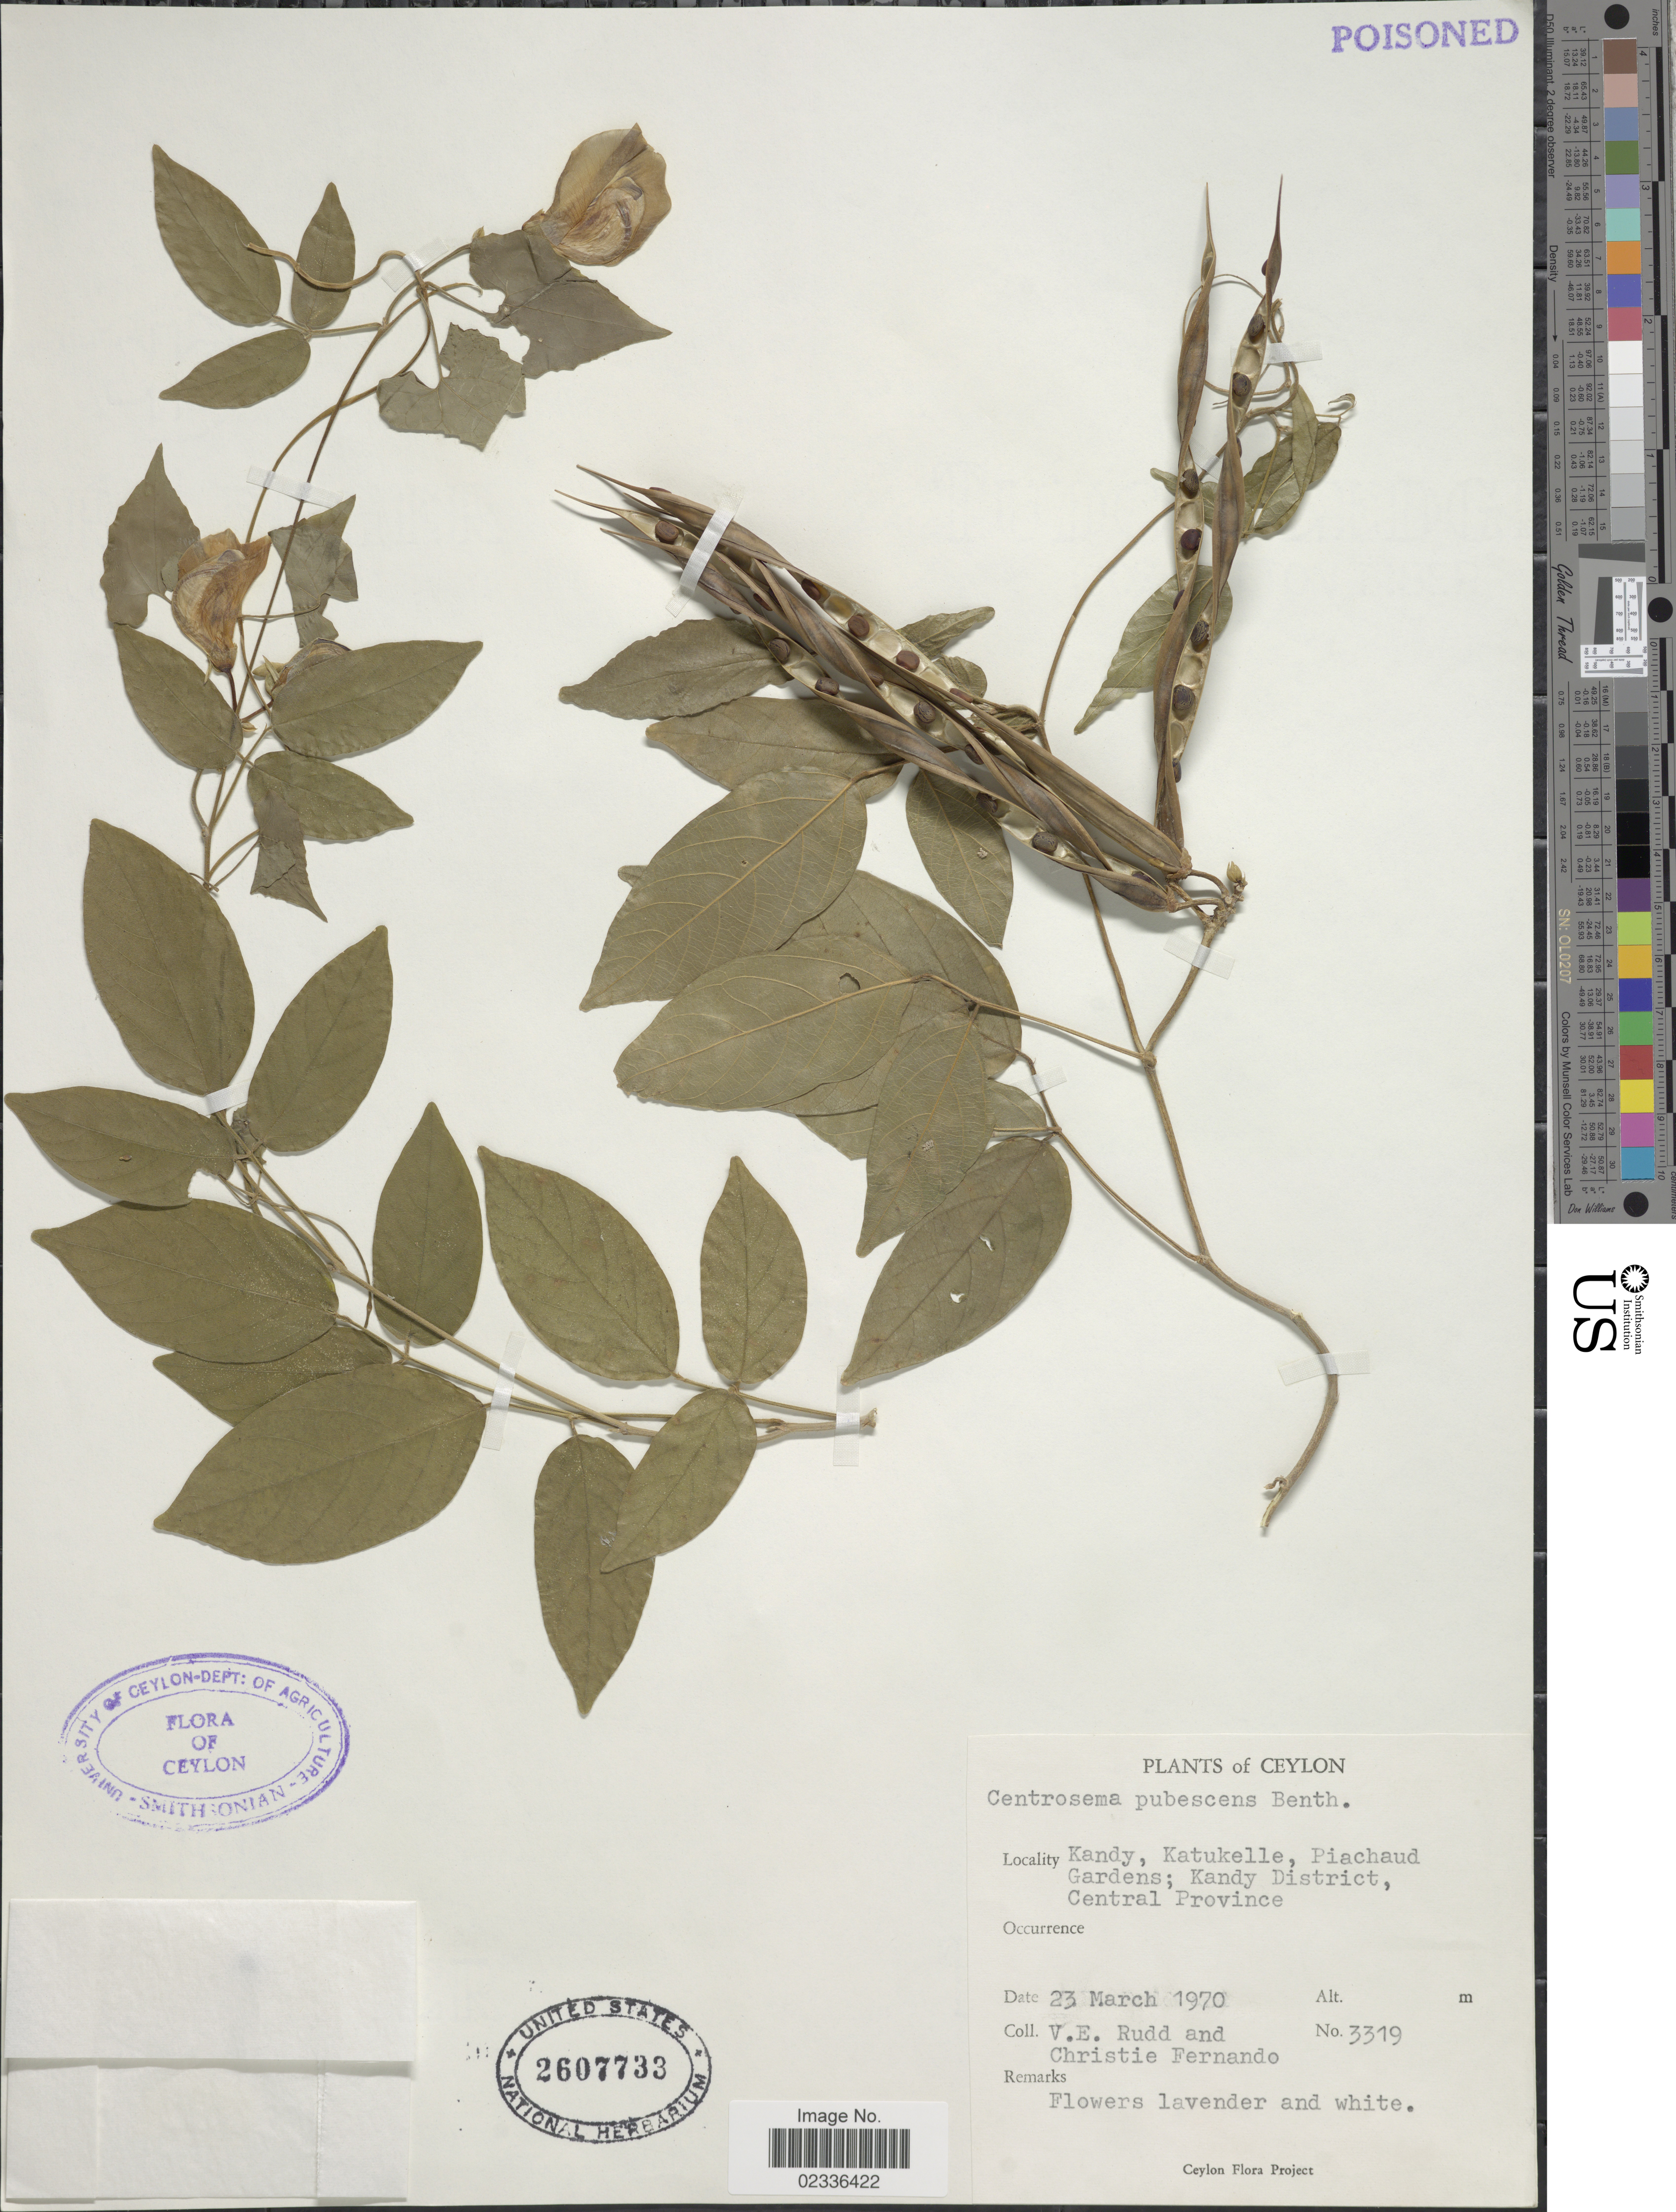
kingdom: Plantae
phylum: Tracheophyta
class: Magnoliopsida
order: Fabales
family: Fabaceae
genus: Centrosema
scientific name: Centrosema pubescens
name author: Benth.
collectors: V. E. Rudd & C. Fernando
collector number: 3319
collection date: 1970-03-23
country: Sri Lanka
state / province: Central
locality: Ceylon, Kandy, Katukelle, Piachaud Gardens; Kandy District, Central Province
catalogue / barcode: US 2607733